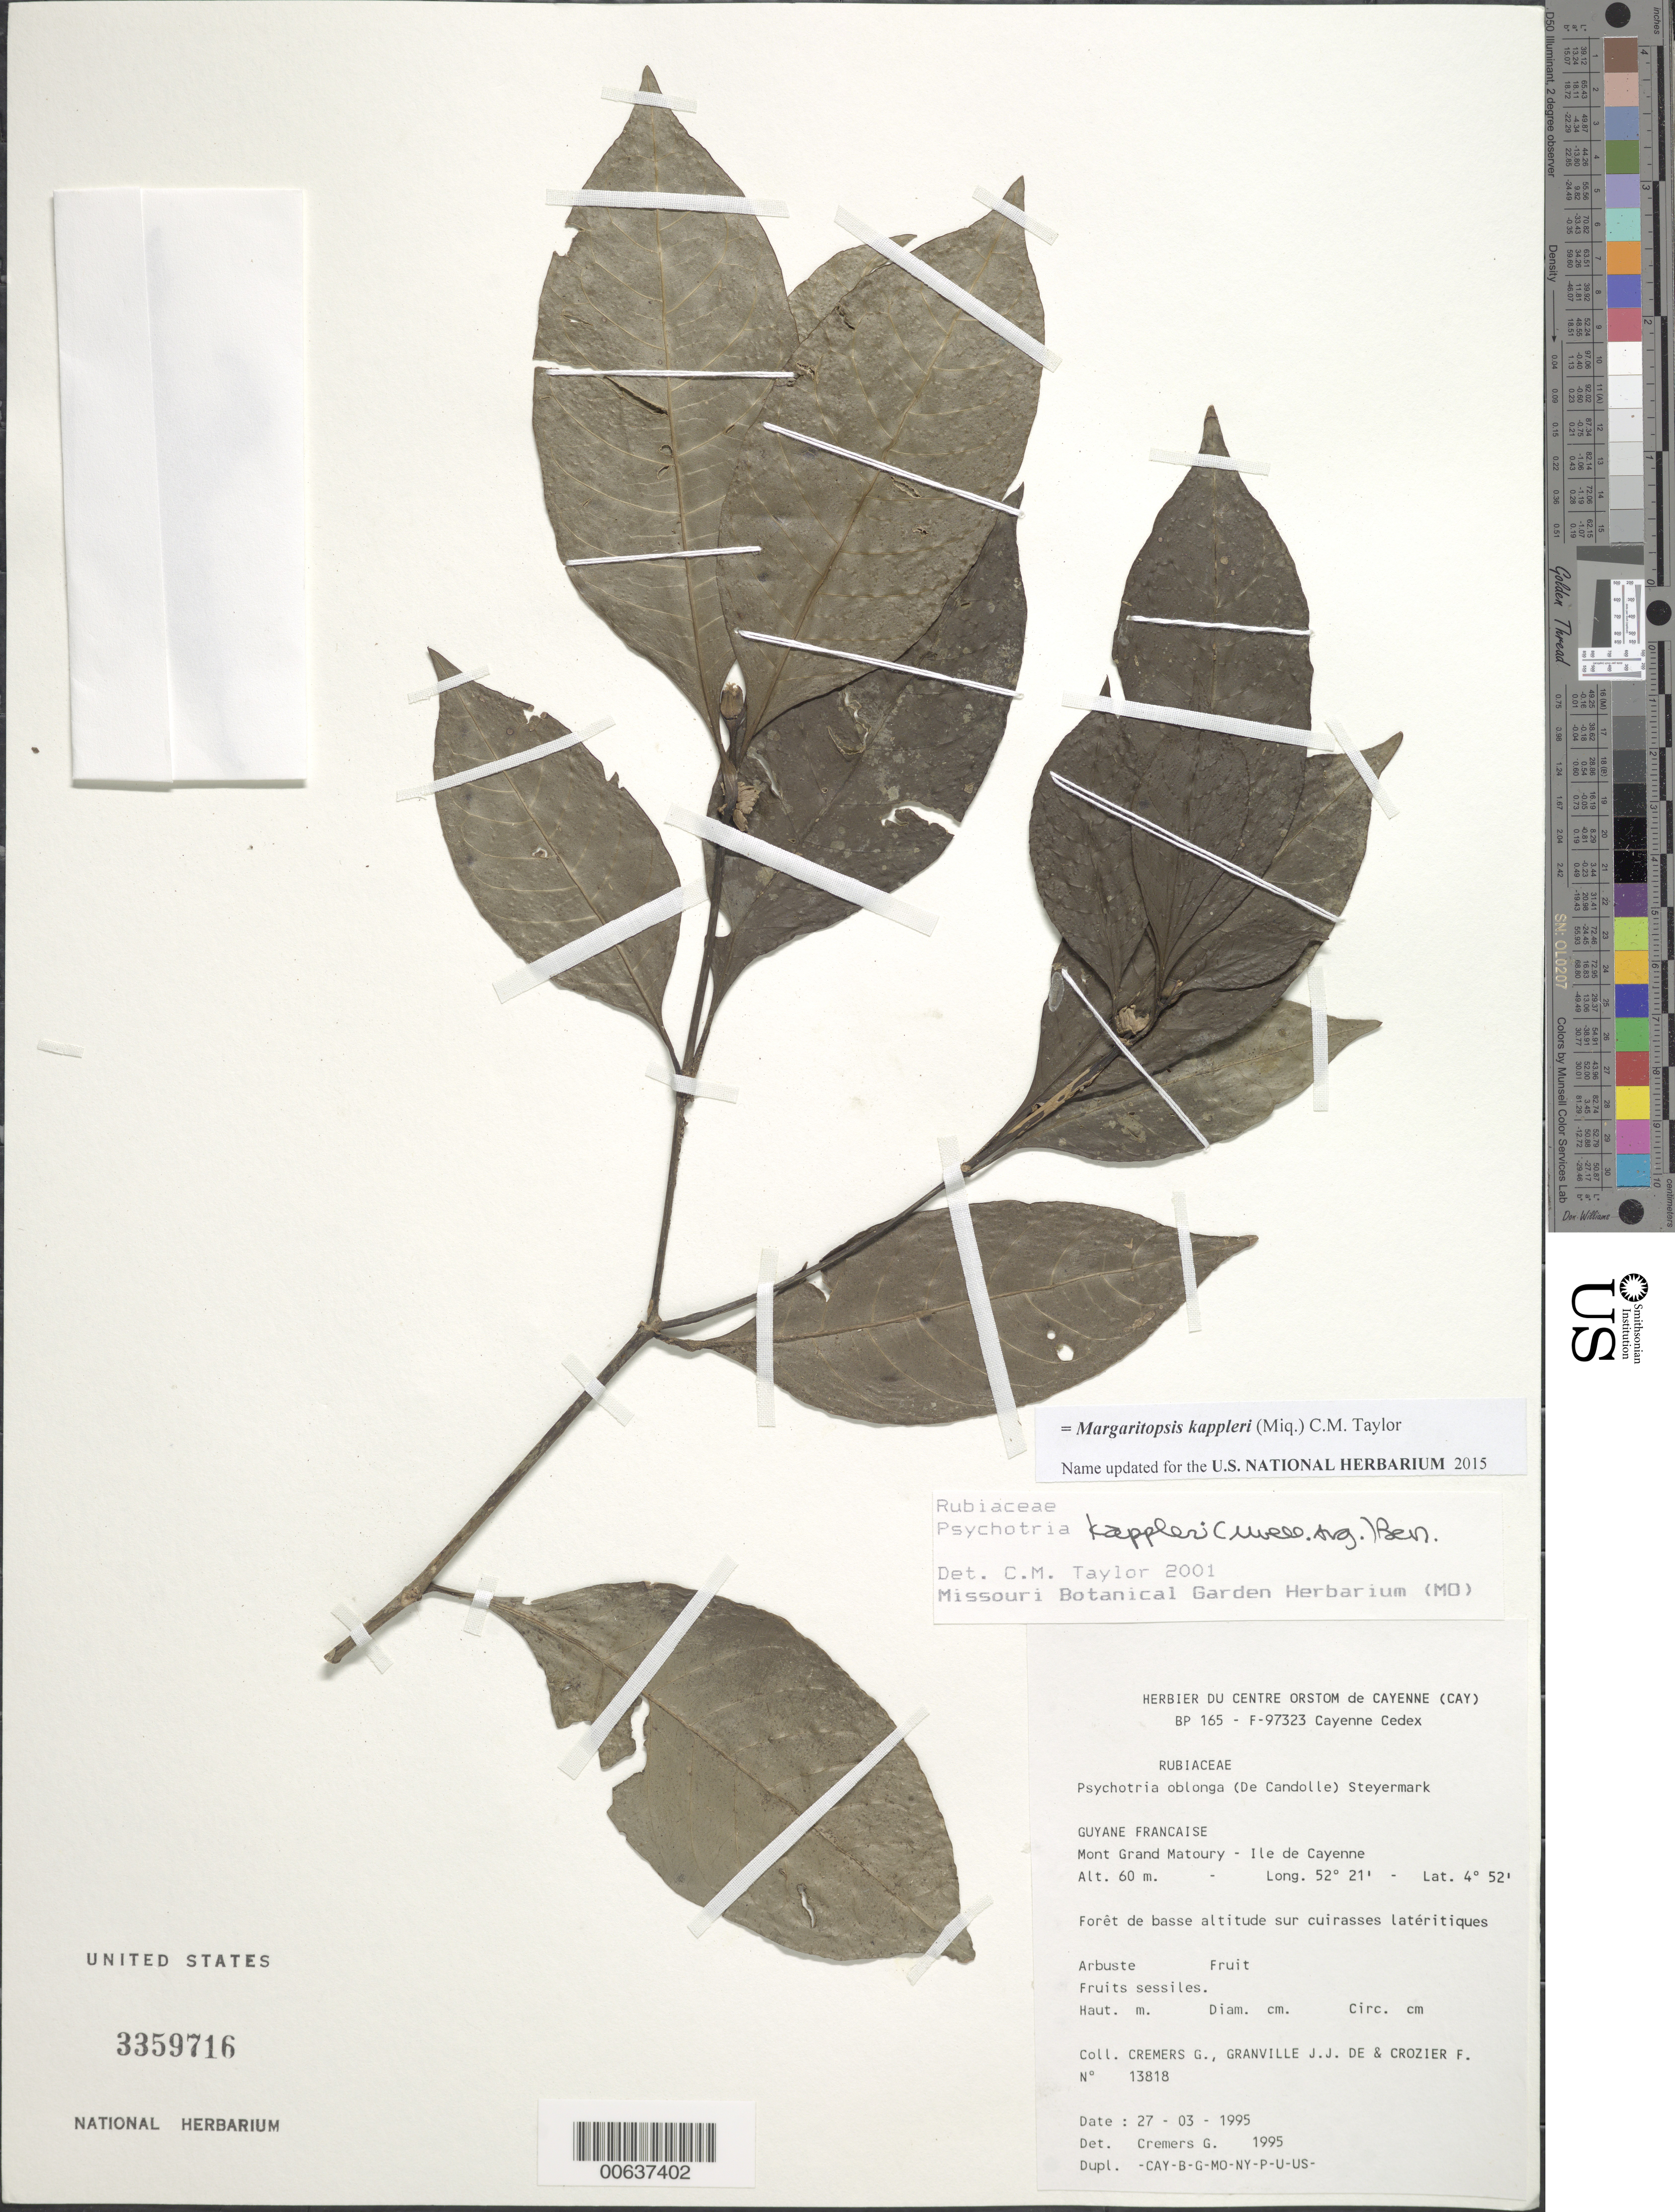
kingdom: Plantae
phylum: Tracheophyta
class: Magnoliopsida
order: Gentianales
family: Rubiaceae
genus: Psychotria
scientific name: Psychotria kappleri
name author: (Miq.) Müll. Arg. ex Benoist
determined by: Taylor, Charlotte M.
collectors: G. Cremers, J.-J. de Granville & F. Crozier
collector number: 13818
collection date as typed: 27-Mar-95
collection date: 1995-03-27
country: French Guiana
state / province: Cayenne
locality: Mont Grand Matoury, Ile de Cayenne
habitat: Forêt de basse altitude sur cuirasses latéritique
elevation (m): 60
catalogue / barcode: US 3359716